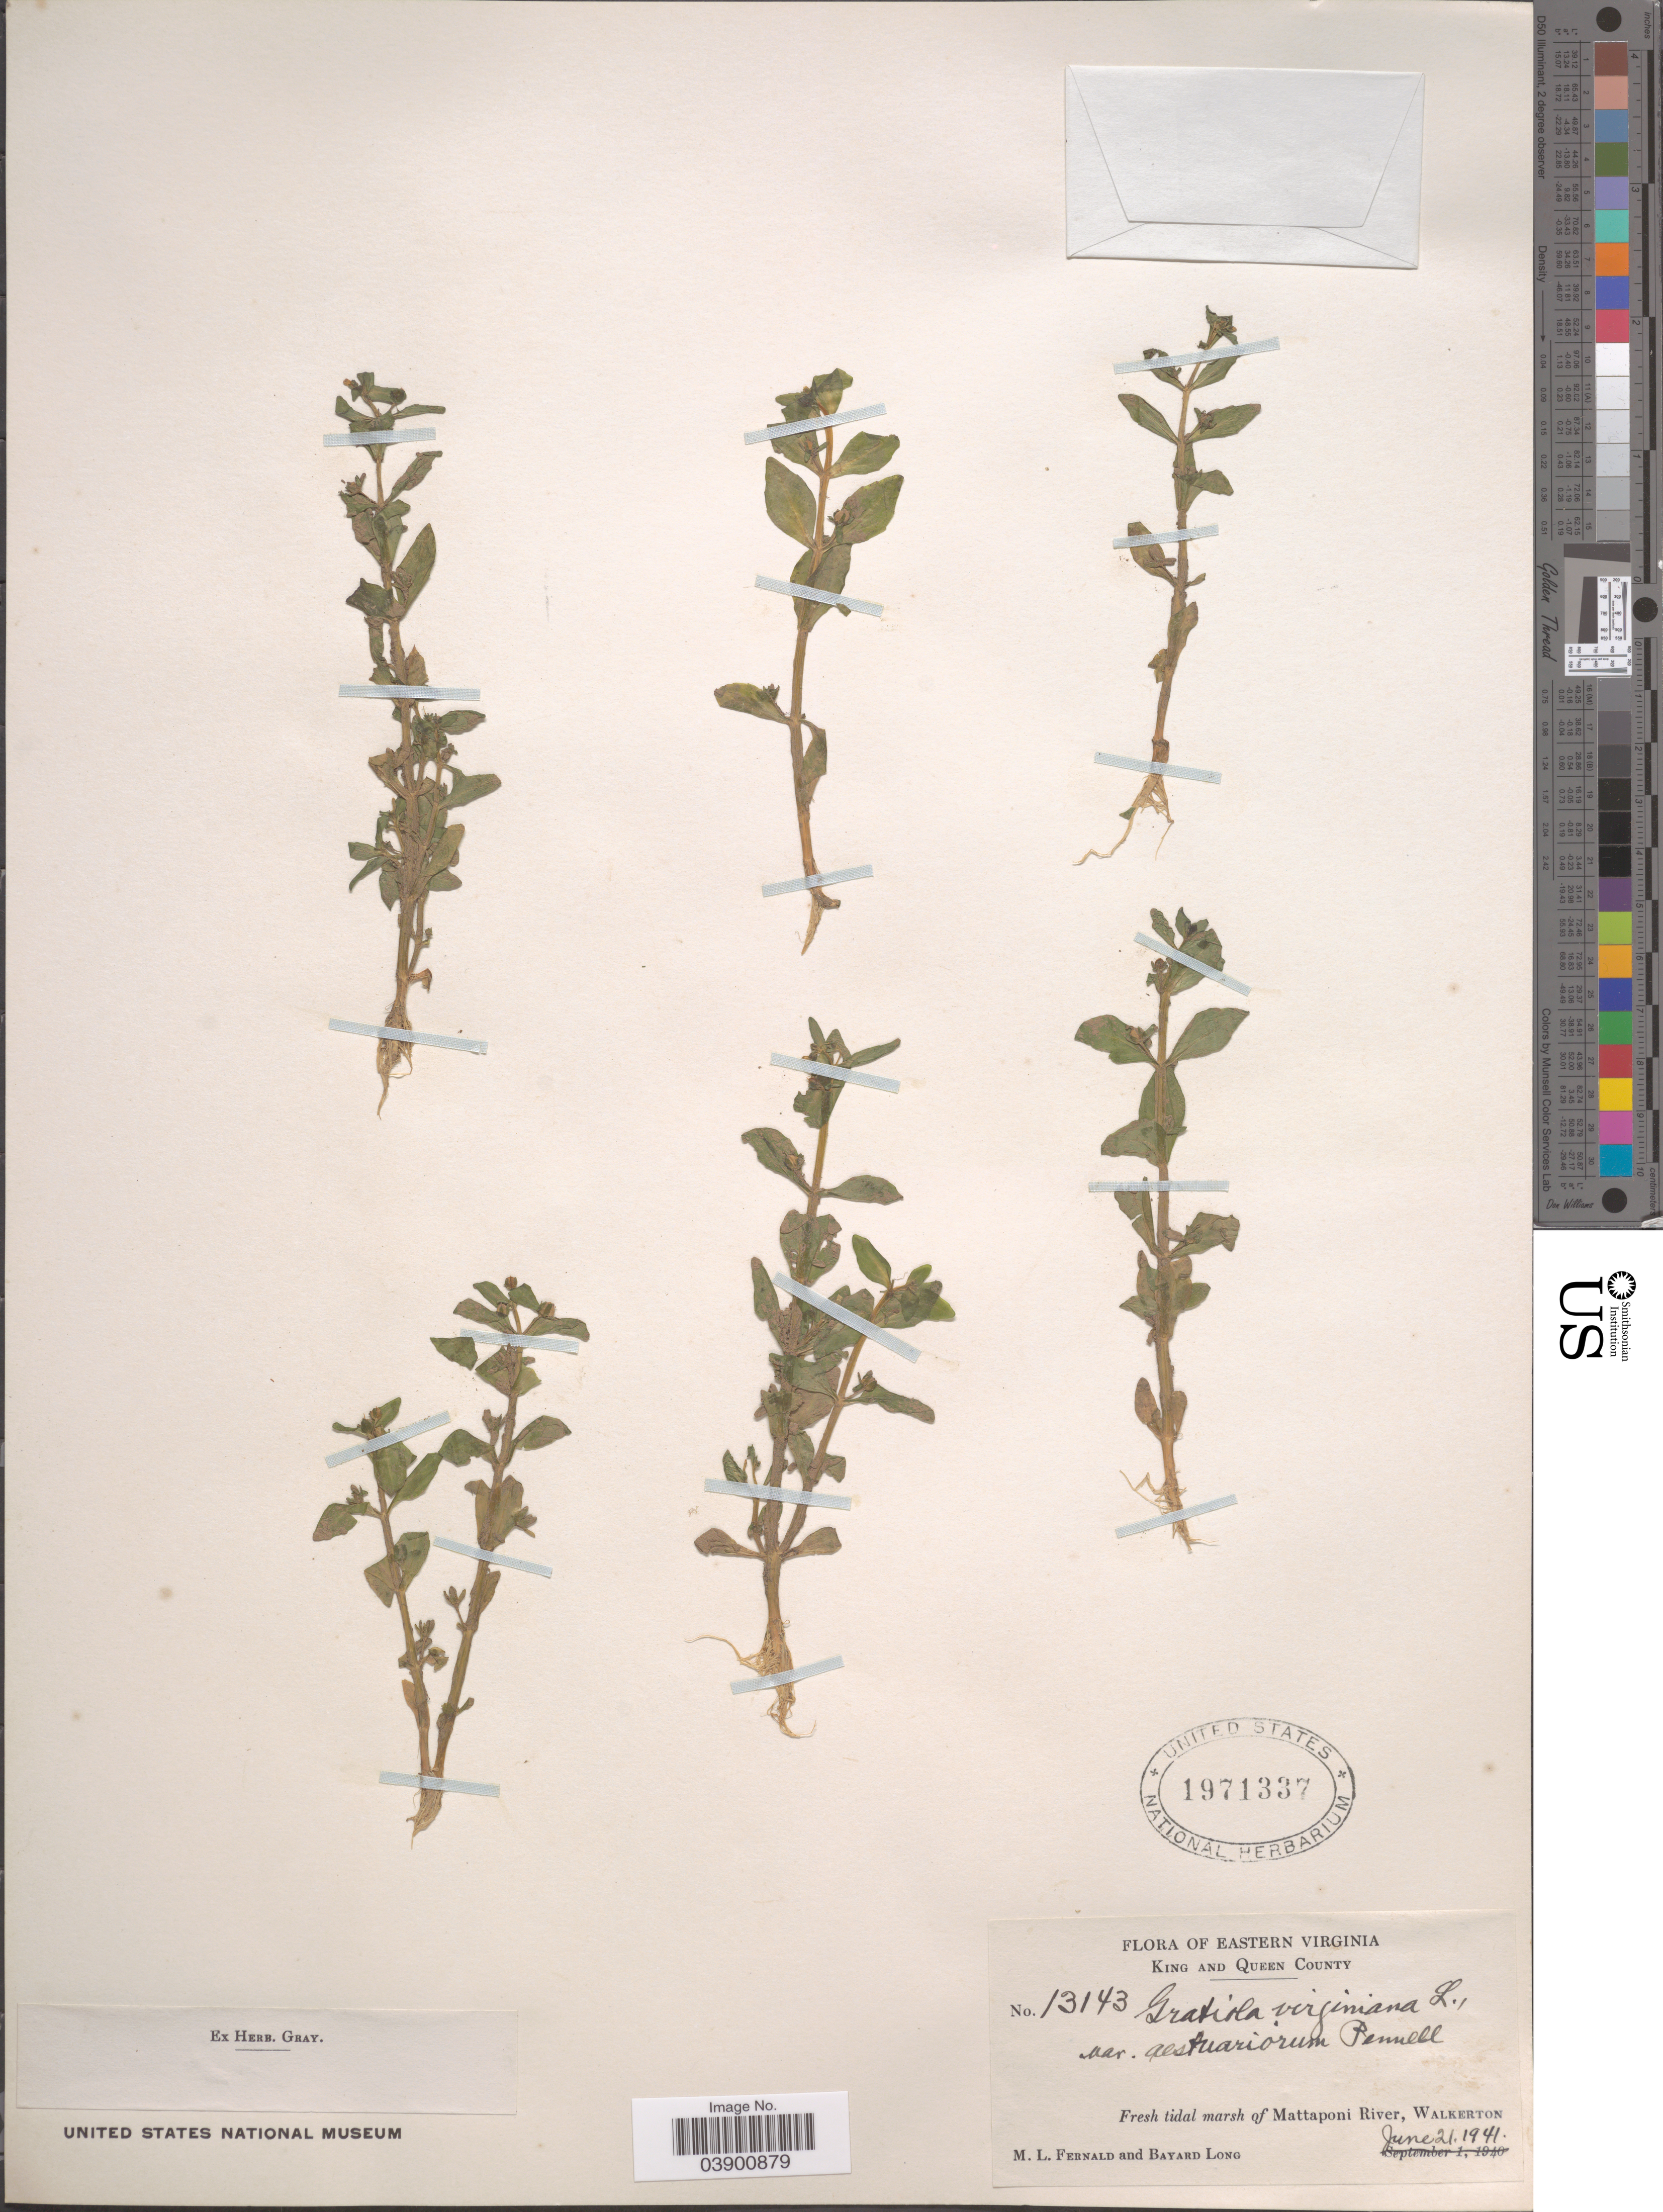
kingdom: Plantae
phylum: Tracheophyta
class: Magnoliopsida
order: Lamiales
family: Plantaginaceae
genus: Gratiola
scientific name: Gratiola virginiana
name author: L.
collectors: M. L. Fernald & B. Long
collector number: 13143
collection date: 1941-06-21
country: United States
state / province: Virginia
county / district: King and Queen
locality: Eastern Virginia. King and Queen County. Fresh tidal marsh of Mattaponi River, Walkerton.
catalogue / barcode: US 1971337